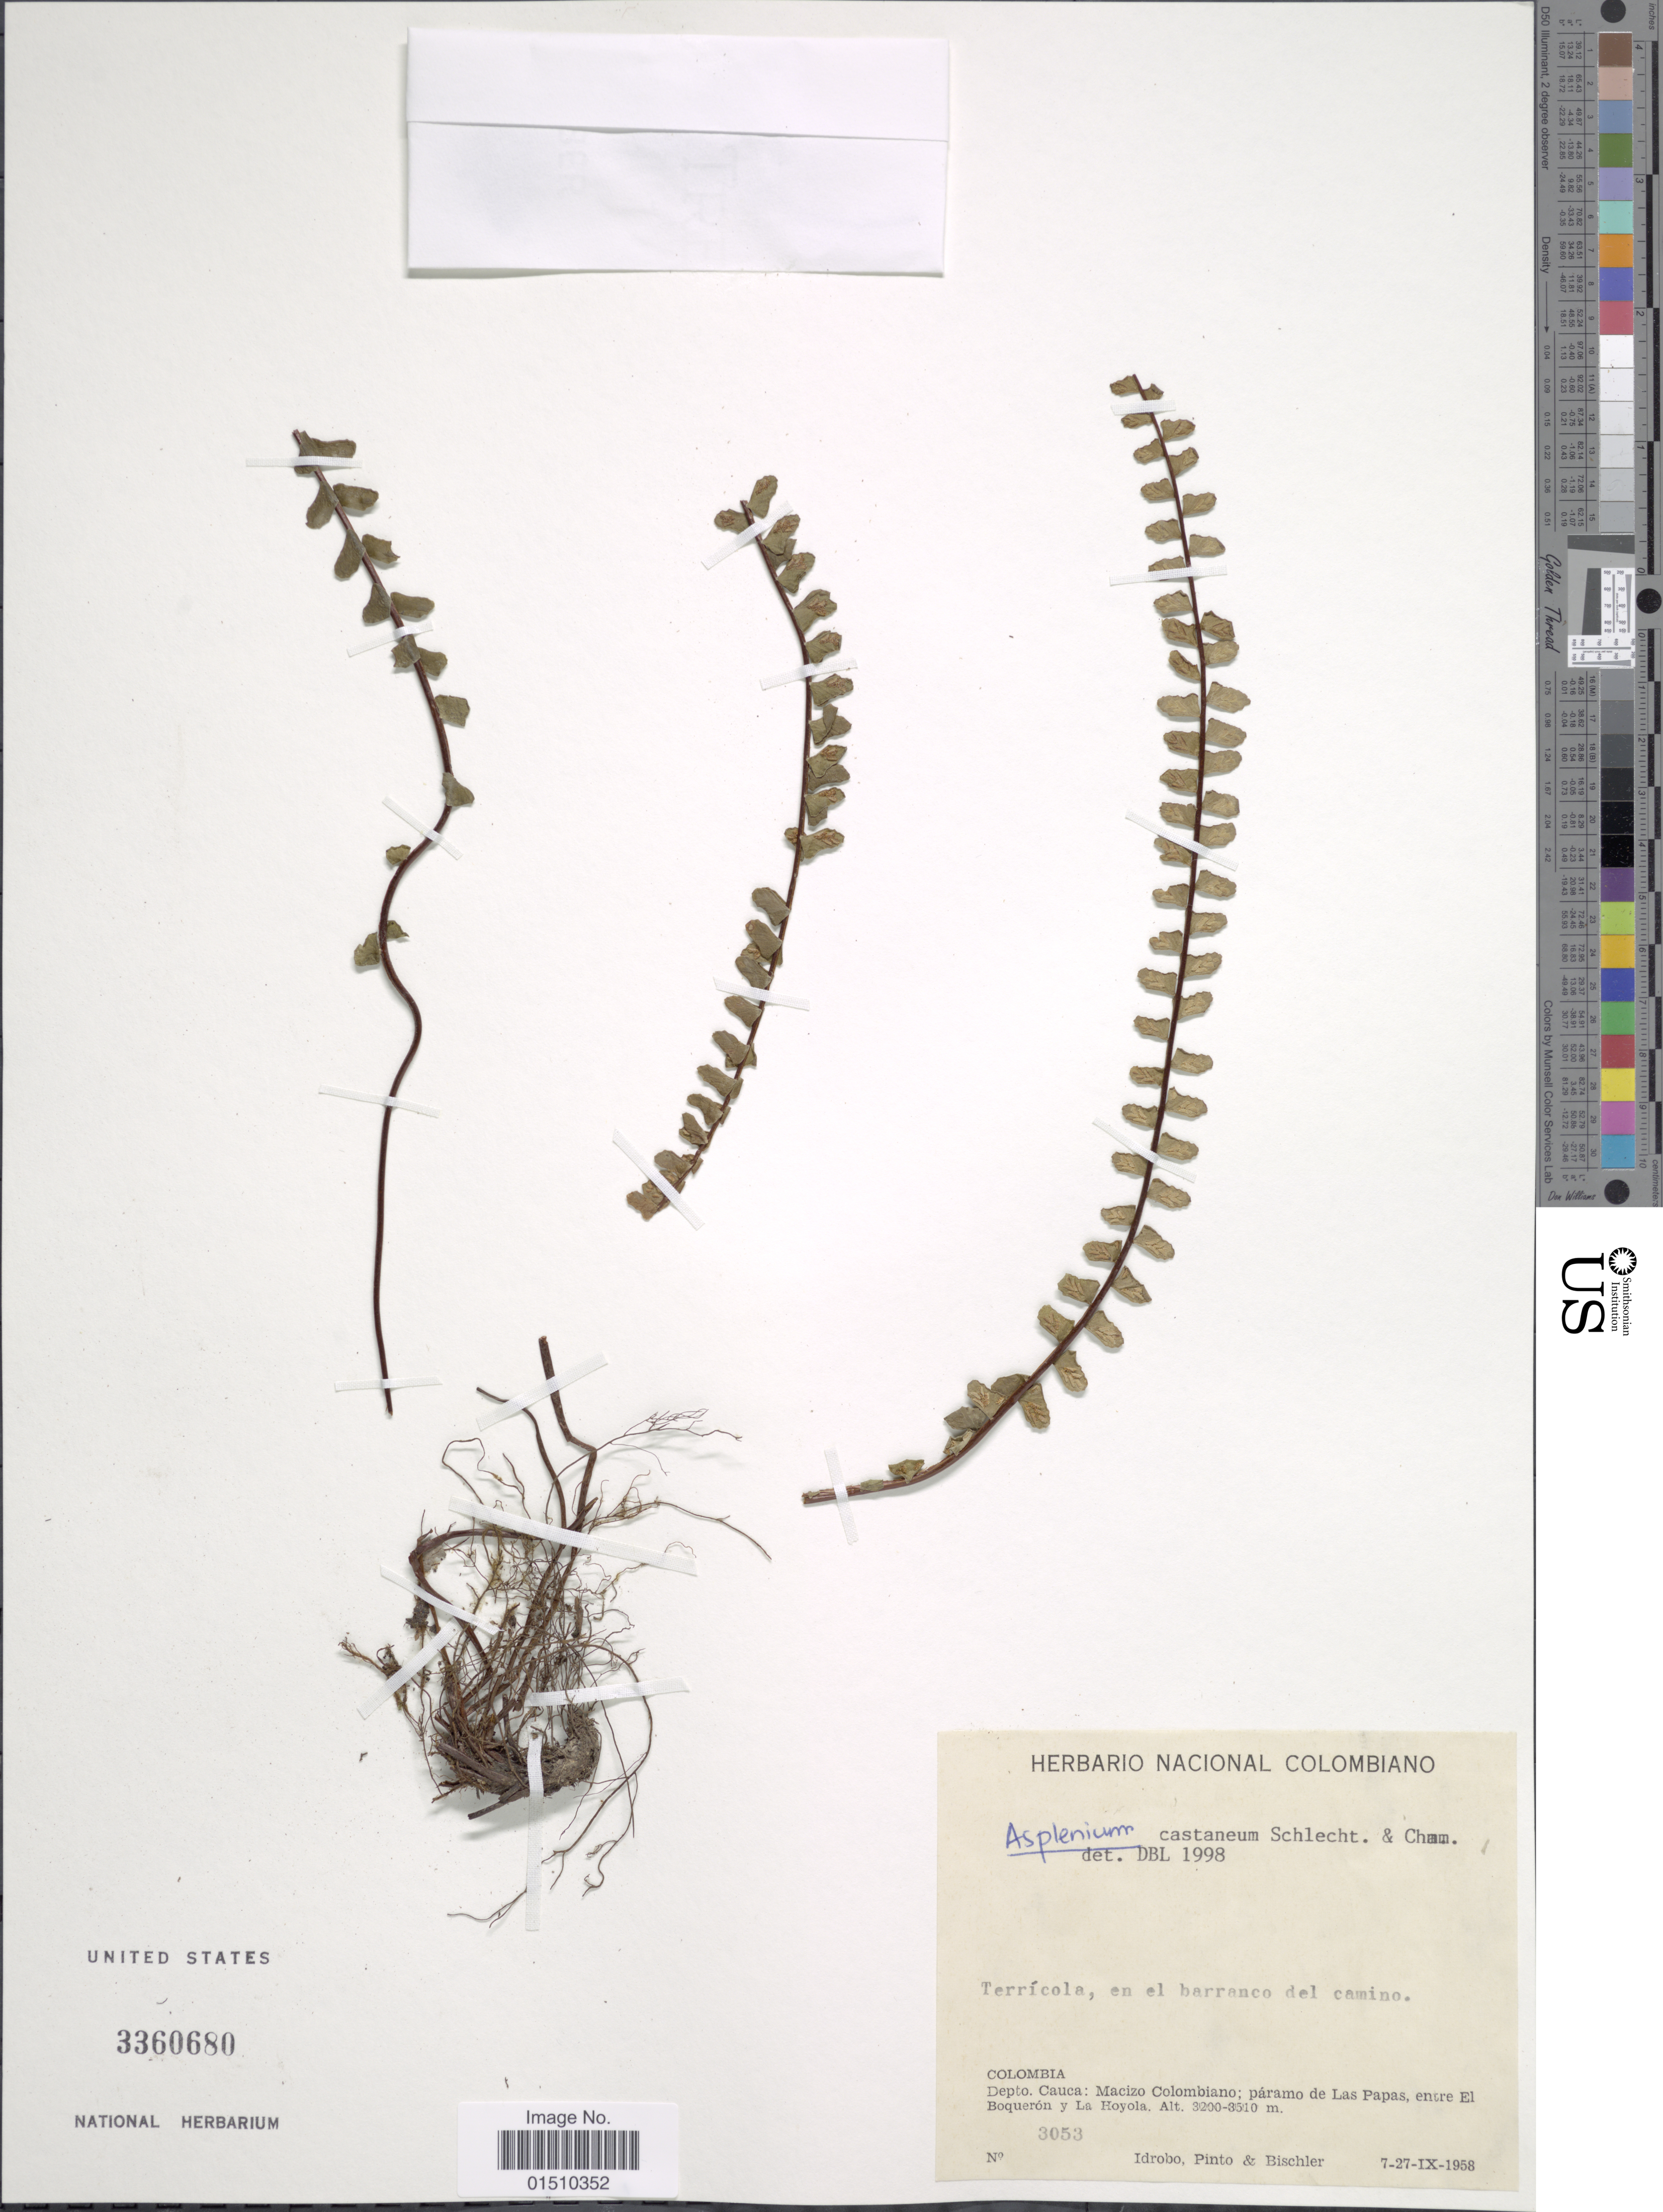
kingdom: Plantae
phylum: Tracheophyta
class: Polypodiopsida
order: Polypodiales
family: Aspleniaceae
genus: Asplenium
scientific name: Asplenium castaneum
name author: Schltdl. & Cham.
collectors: -- Idrobo, Pinto, -- & -. Bischler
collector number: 3053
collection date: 1958-09-07/1958-09-27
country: Colombia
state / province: Cauca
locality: Colombia, Depto. Cauca: Macizo Colombiano; paramo de Las Papas, entre El Boqueron y La Hoyola.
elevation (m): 3200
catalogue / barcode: US 3360680